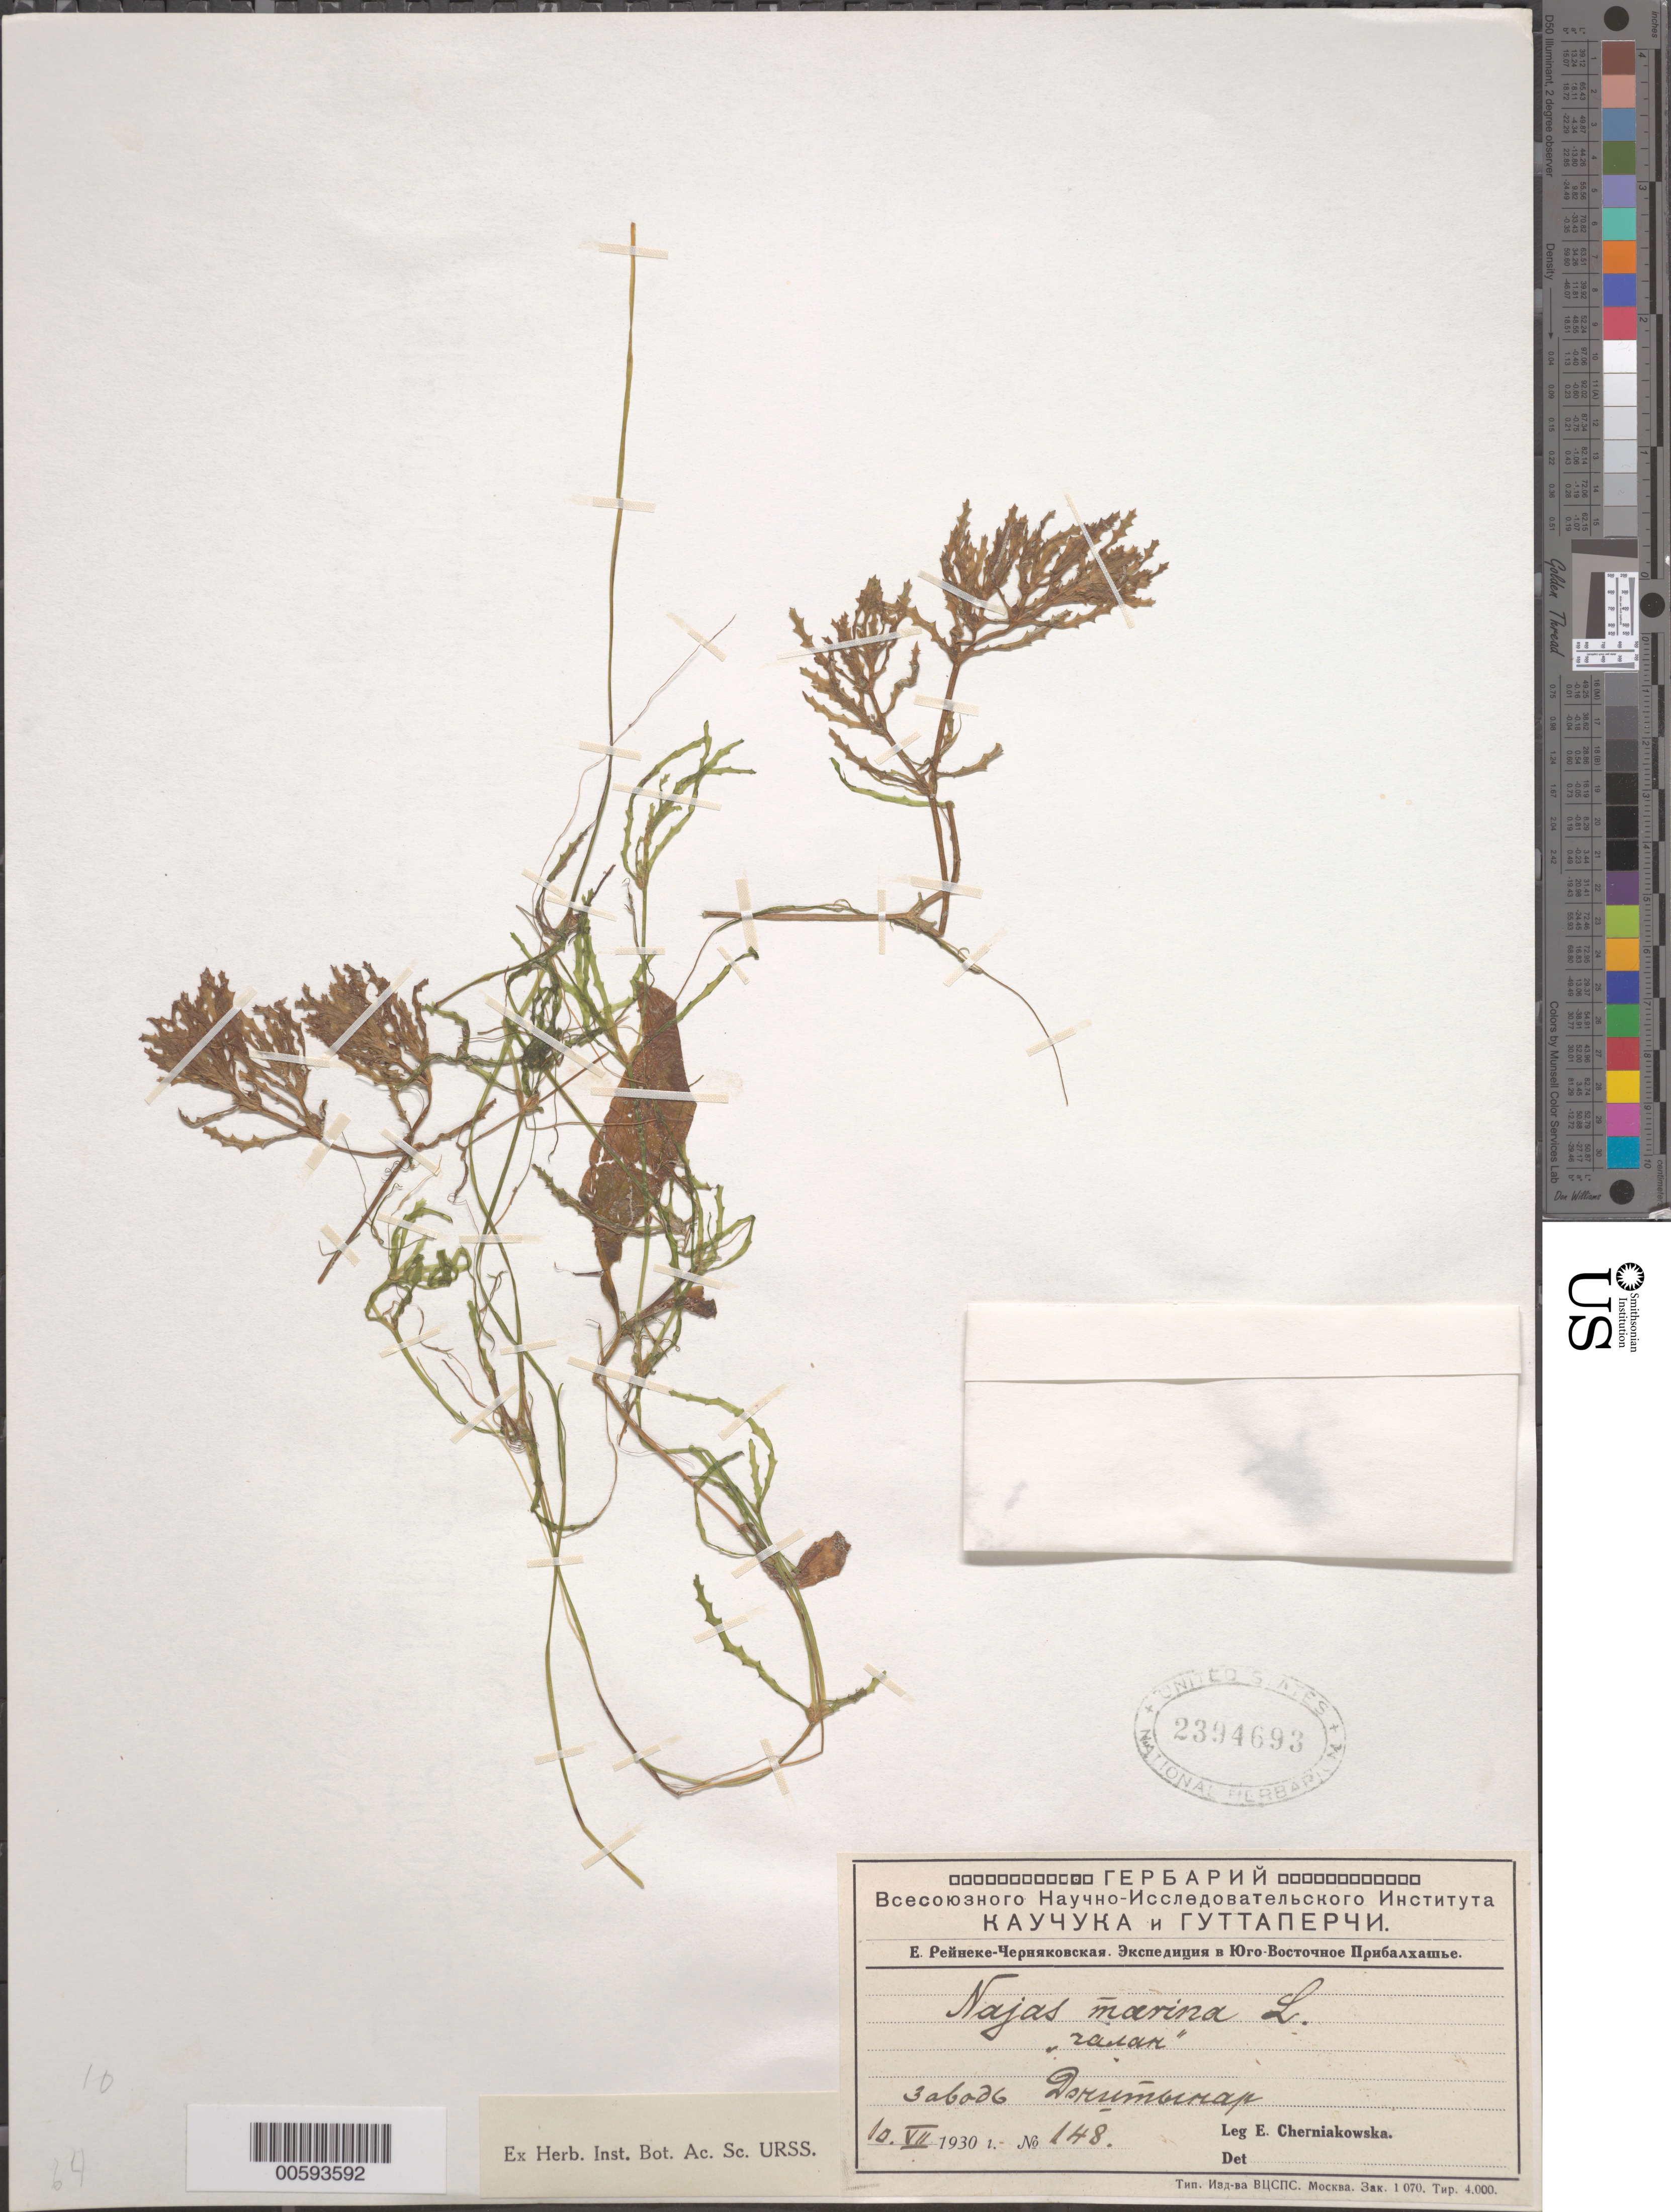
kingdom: Plantae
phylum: Tracheophyta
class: Liliopsida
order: Alismatales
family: Hydrocharitaceae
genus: Najas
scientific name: Najas marina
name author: L.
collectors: E. Cherniakowska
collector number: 148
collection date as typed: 10 Jul 1930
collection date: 1930-07-10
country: Russian Federation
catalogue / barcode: US 2394693